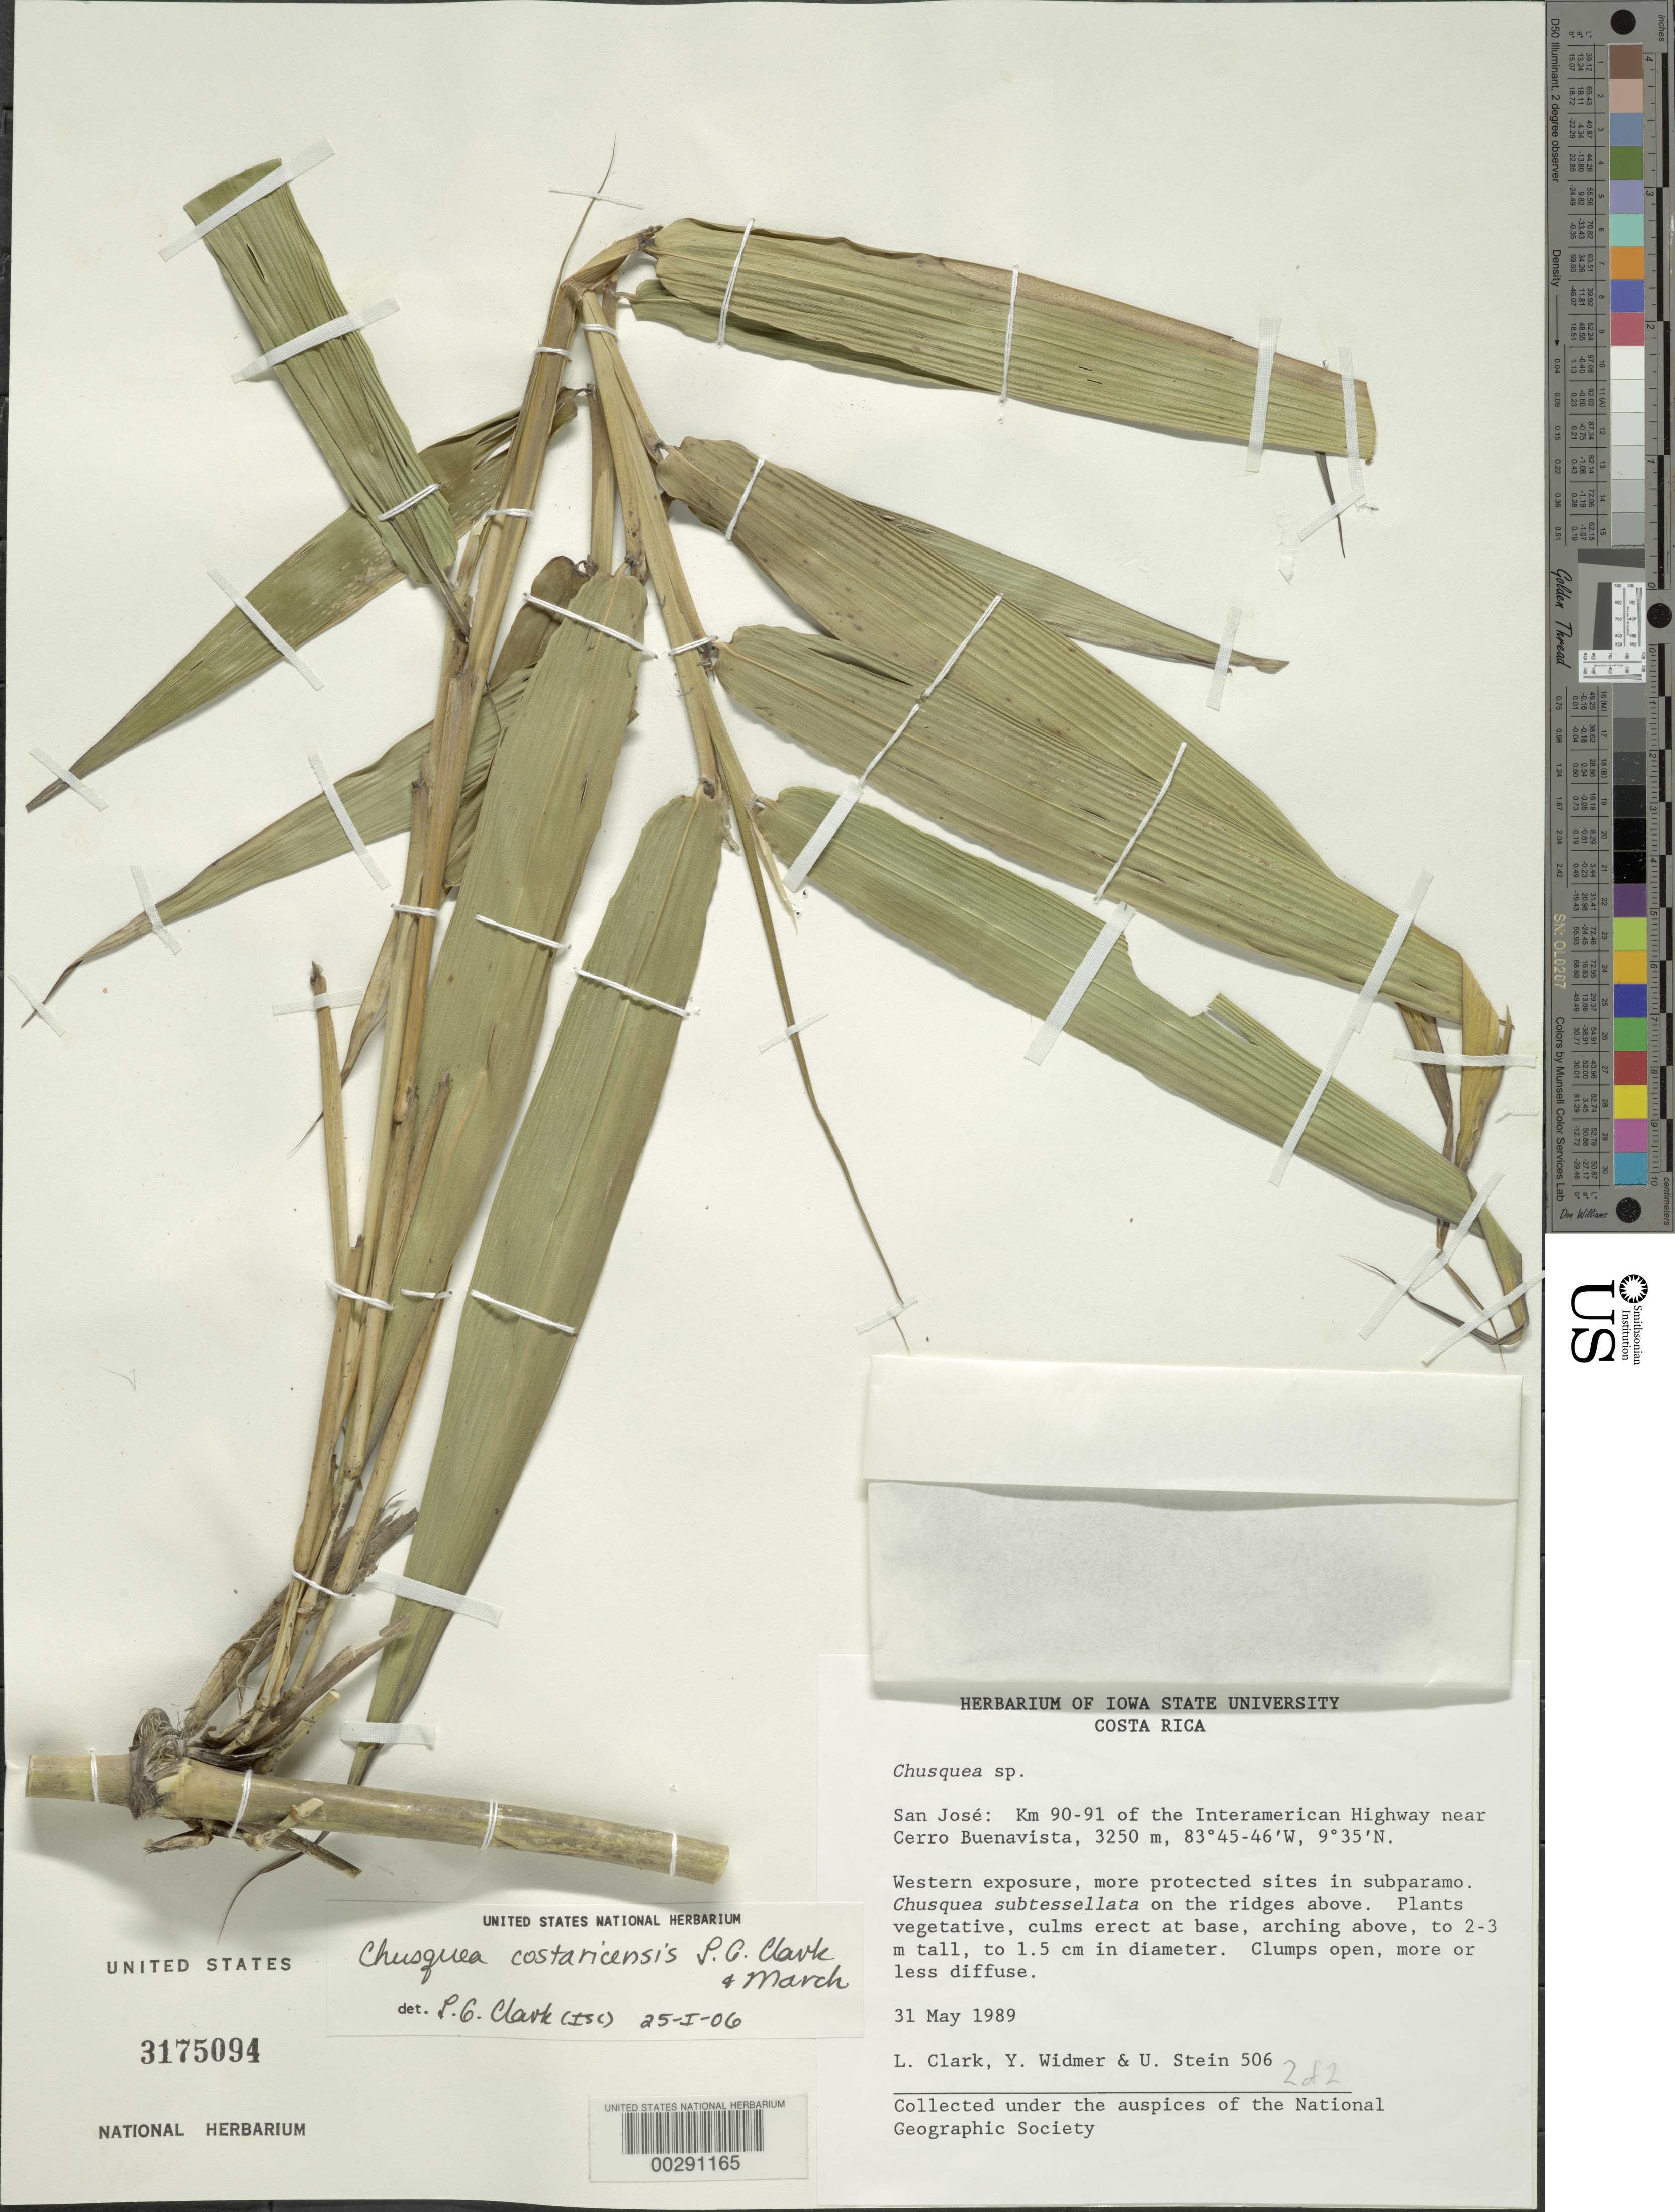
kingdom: Plantae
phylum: Tracheophyta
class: Liliopsida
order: Poales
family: Poaceae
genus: Chusquea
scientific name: Chusquea costaricensis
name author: L.G. Clark & March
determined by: Clark, Lynn G., (ISC), Iowa State University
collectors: L. G. Clark, Y. Widmer & U. Stein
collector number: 506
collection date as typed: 31 May 1989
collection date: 1989-05-31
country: Costa Rica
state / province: San José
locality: Km 90-91 interamerican highway near cerro buenavista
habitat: Western exposure, more protected sites in subparamo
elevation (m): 3250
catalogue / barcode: US 3175094